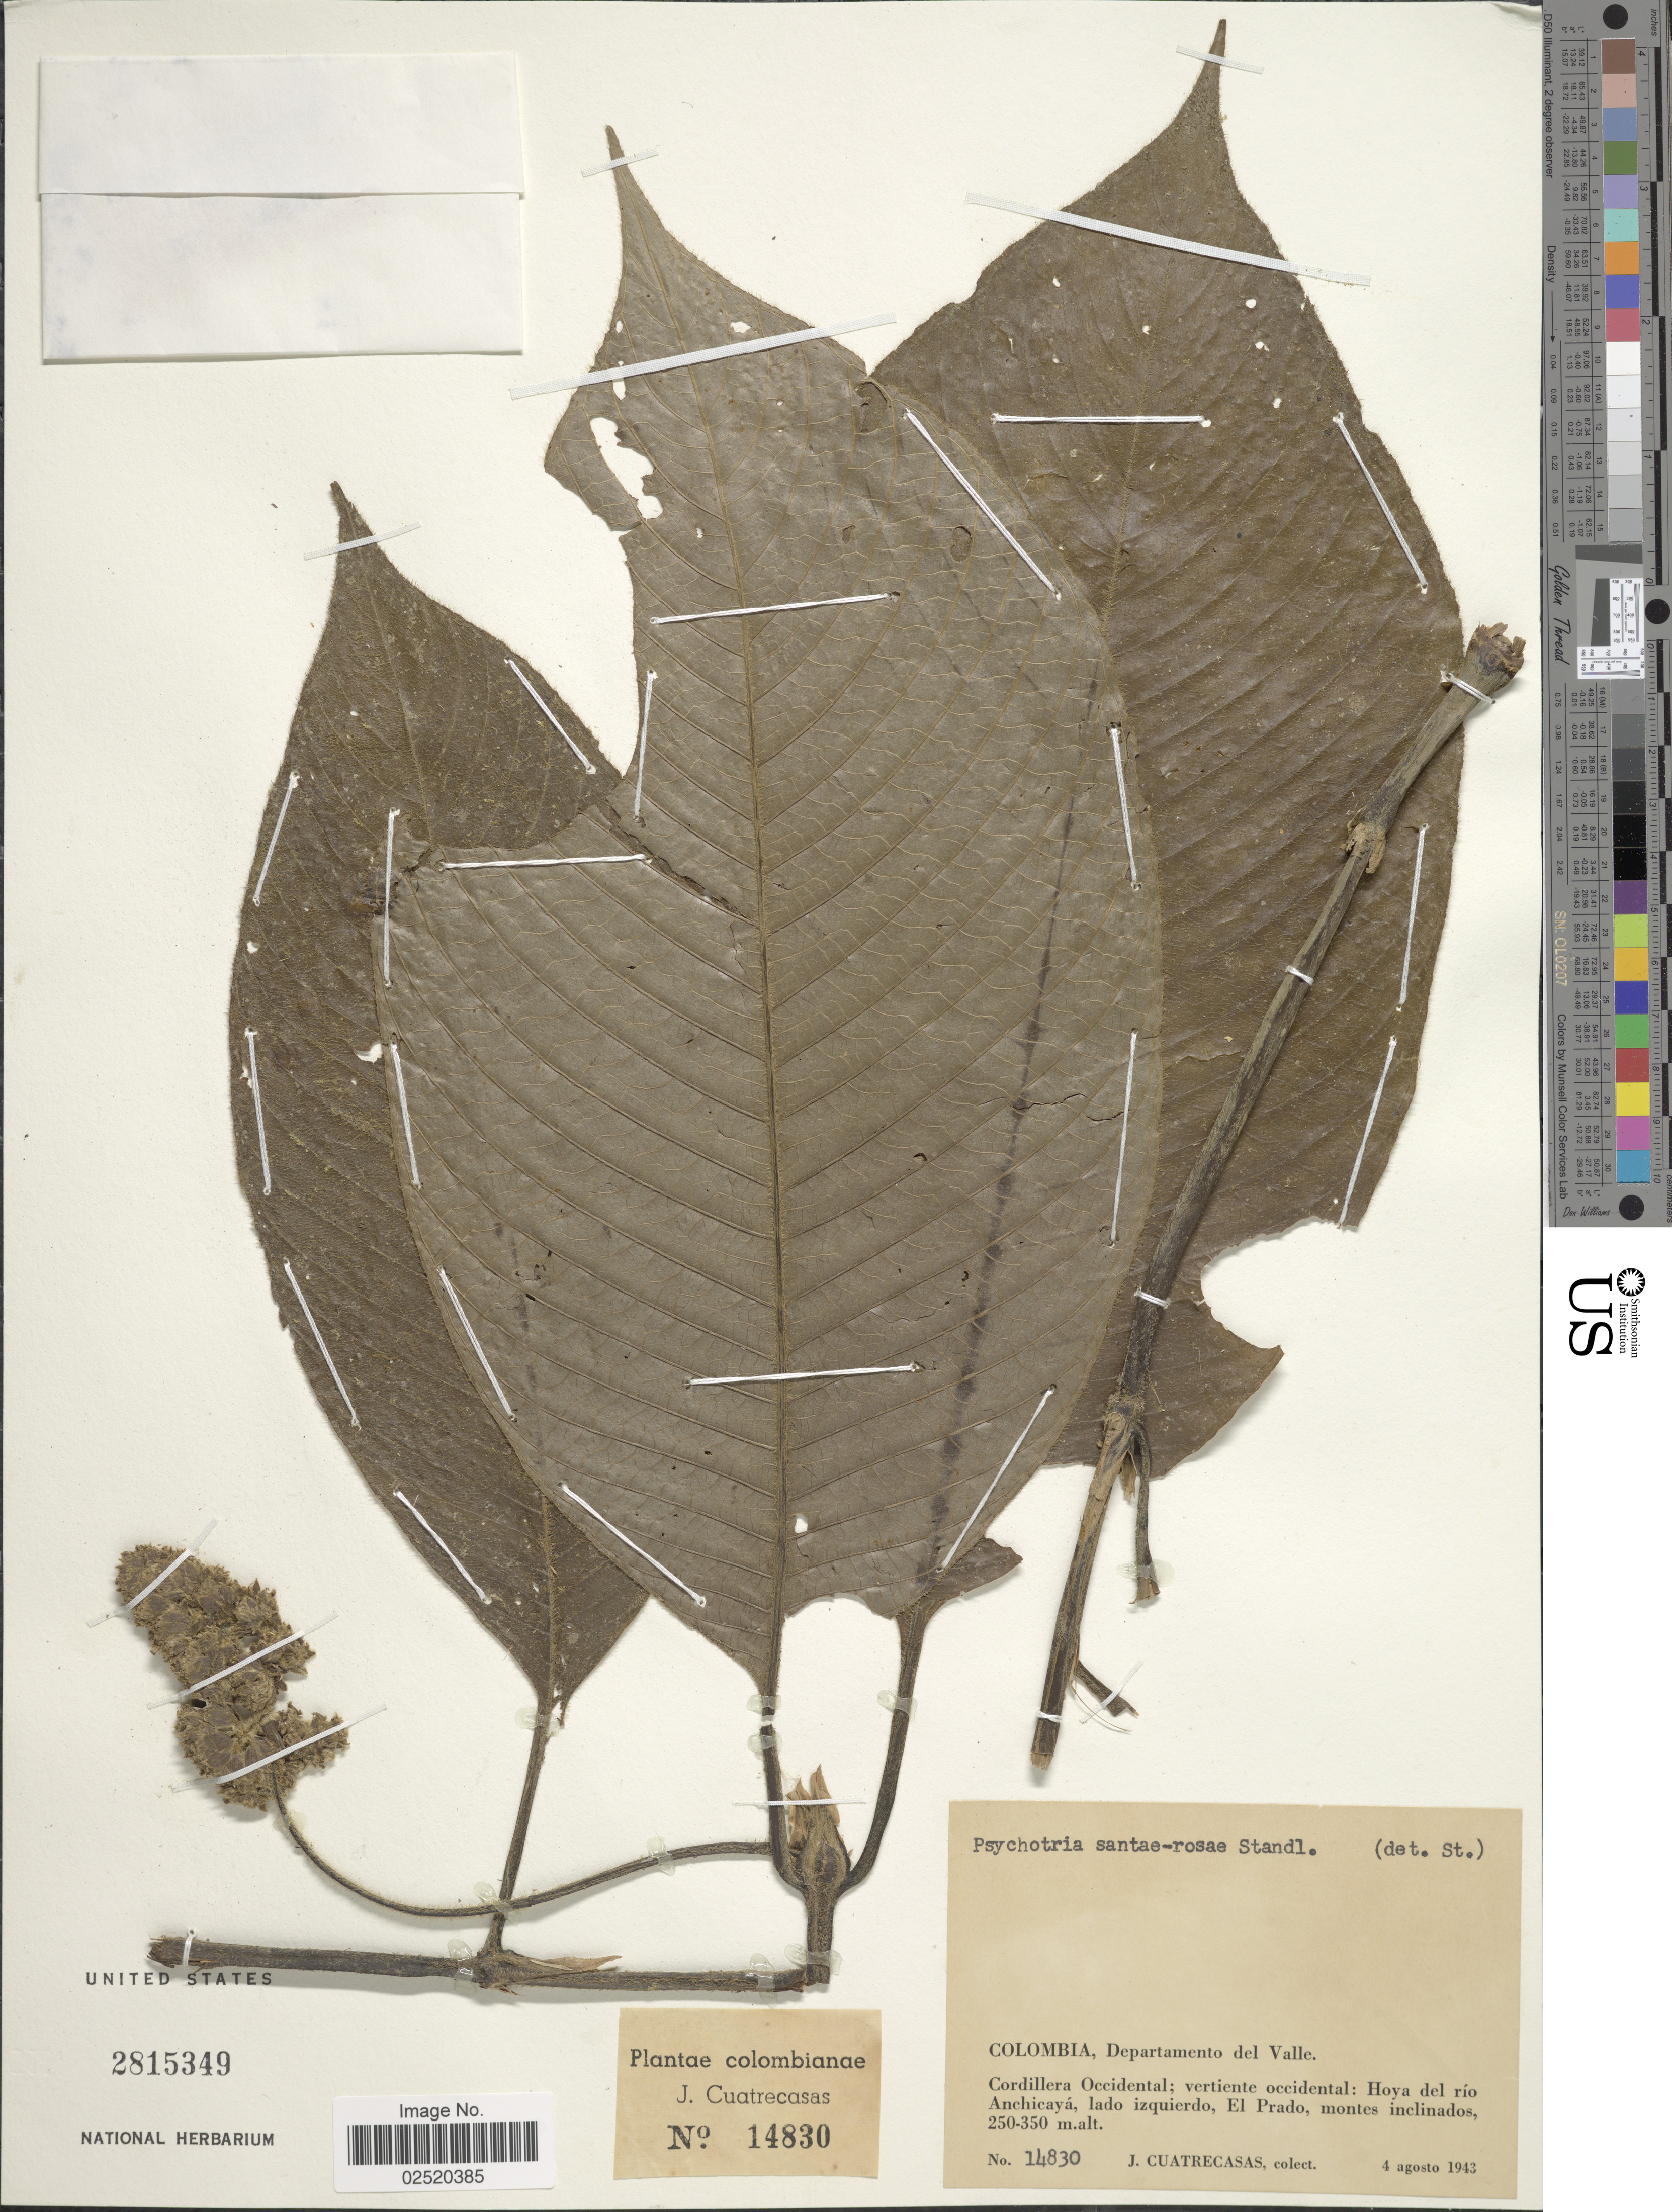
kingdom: Plantae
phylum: Tracheophyta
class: Magnoliopsida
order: Gentianales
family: Rubiaceae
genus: Psychotria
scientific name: Psychotria santae-rosae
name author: Standl.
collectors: J. Cuatrecasas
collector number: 14830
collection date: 1943-08-04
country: Colombia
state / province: Valle del Cauca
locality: Departamento del Valle. Cordillera Occidental: vertiente occidental: Hoya del río Anchicayá, lado izquierdo, El Prado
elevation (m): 250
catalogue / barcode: US 2815349